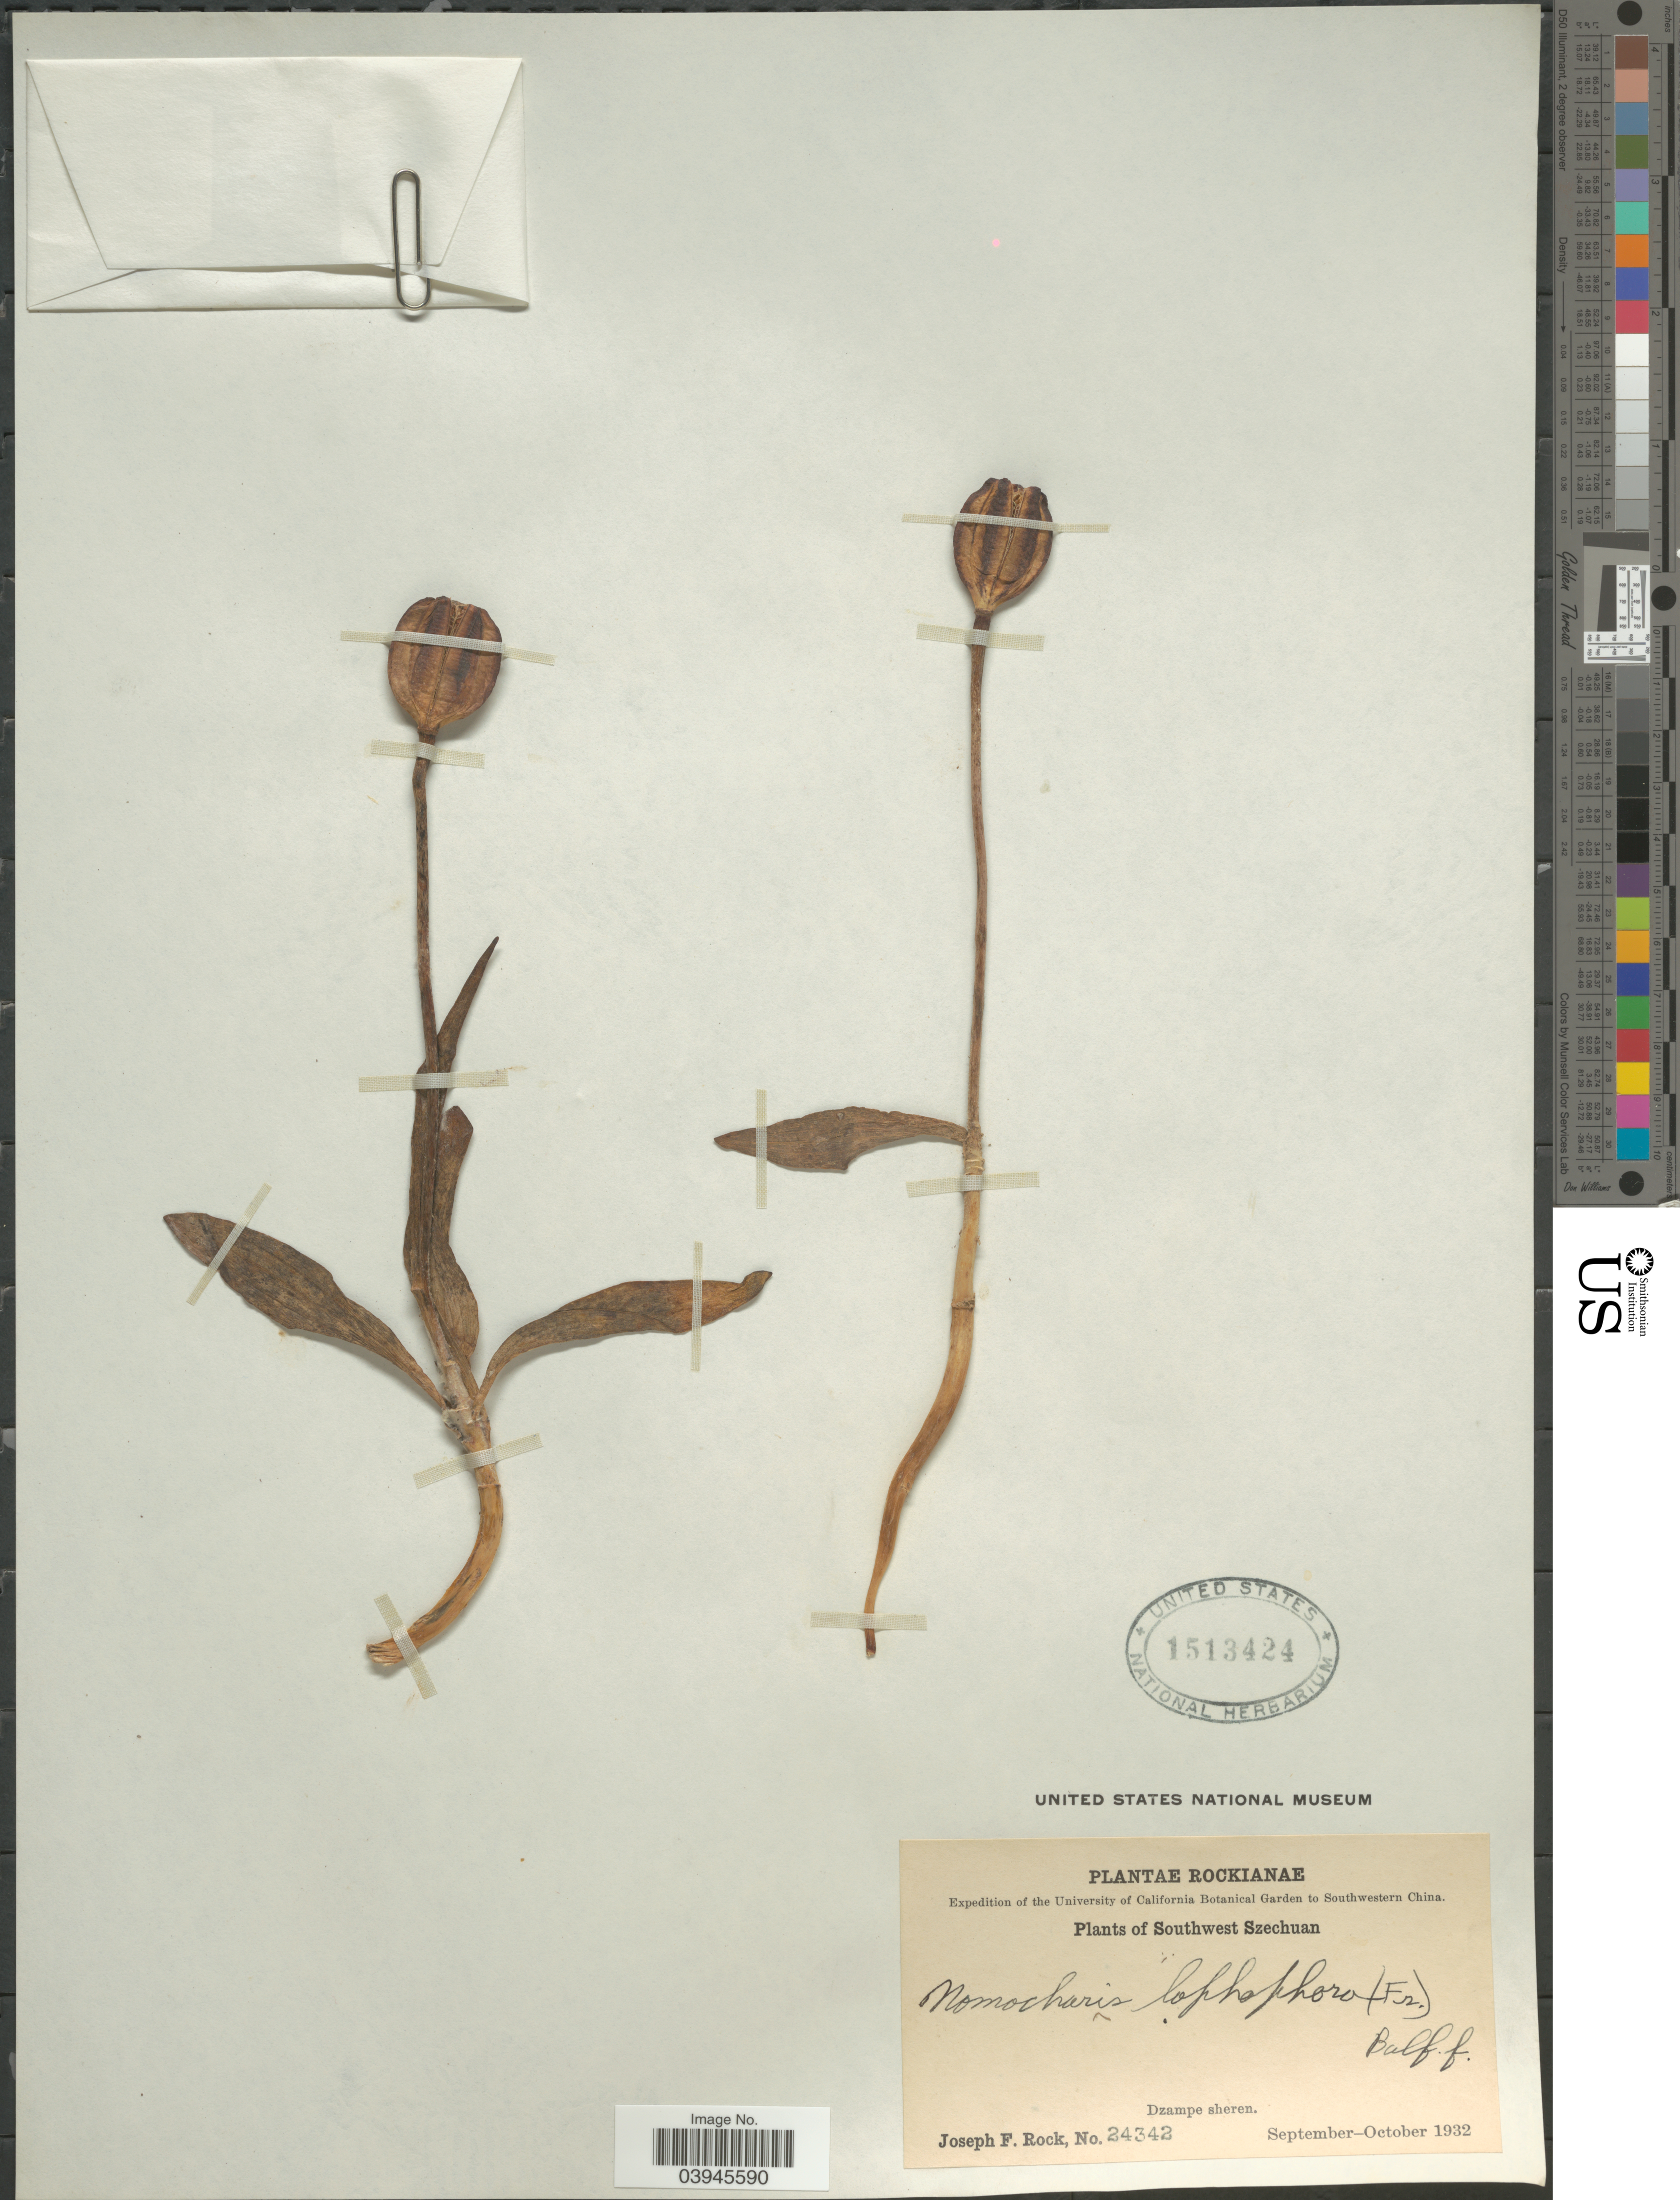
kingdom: Plantae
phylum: Tracheophyta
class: Liliopsida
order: Liliales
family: Liliaceae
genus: Lilium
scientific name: Lilium lophophorum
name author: (Bureau & Franch.) Franch.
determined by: Strong, Mark T., (BOT), Smithsonian Institution - National Museum of Natural History (UNITED STATES)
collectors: J. F. Rock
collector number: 24342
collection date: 1932-09/1932-10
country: China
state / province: Sichuan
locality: Southwestern China. Southwest Szechuan. Dzampe sheren.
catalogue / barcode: US 1513424